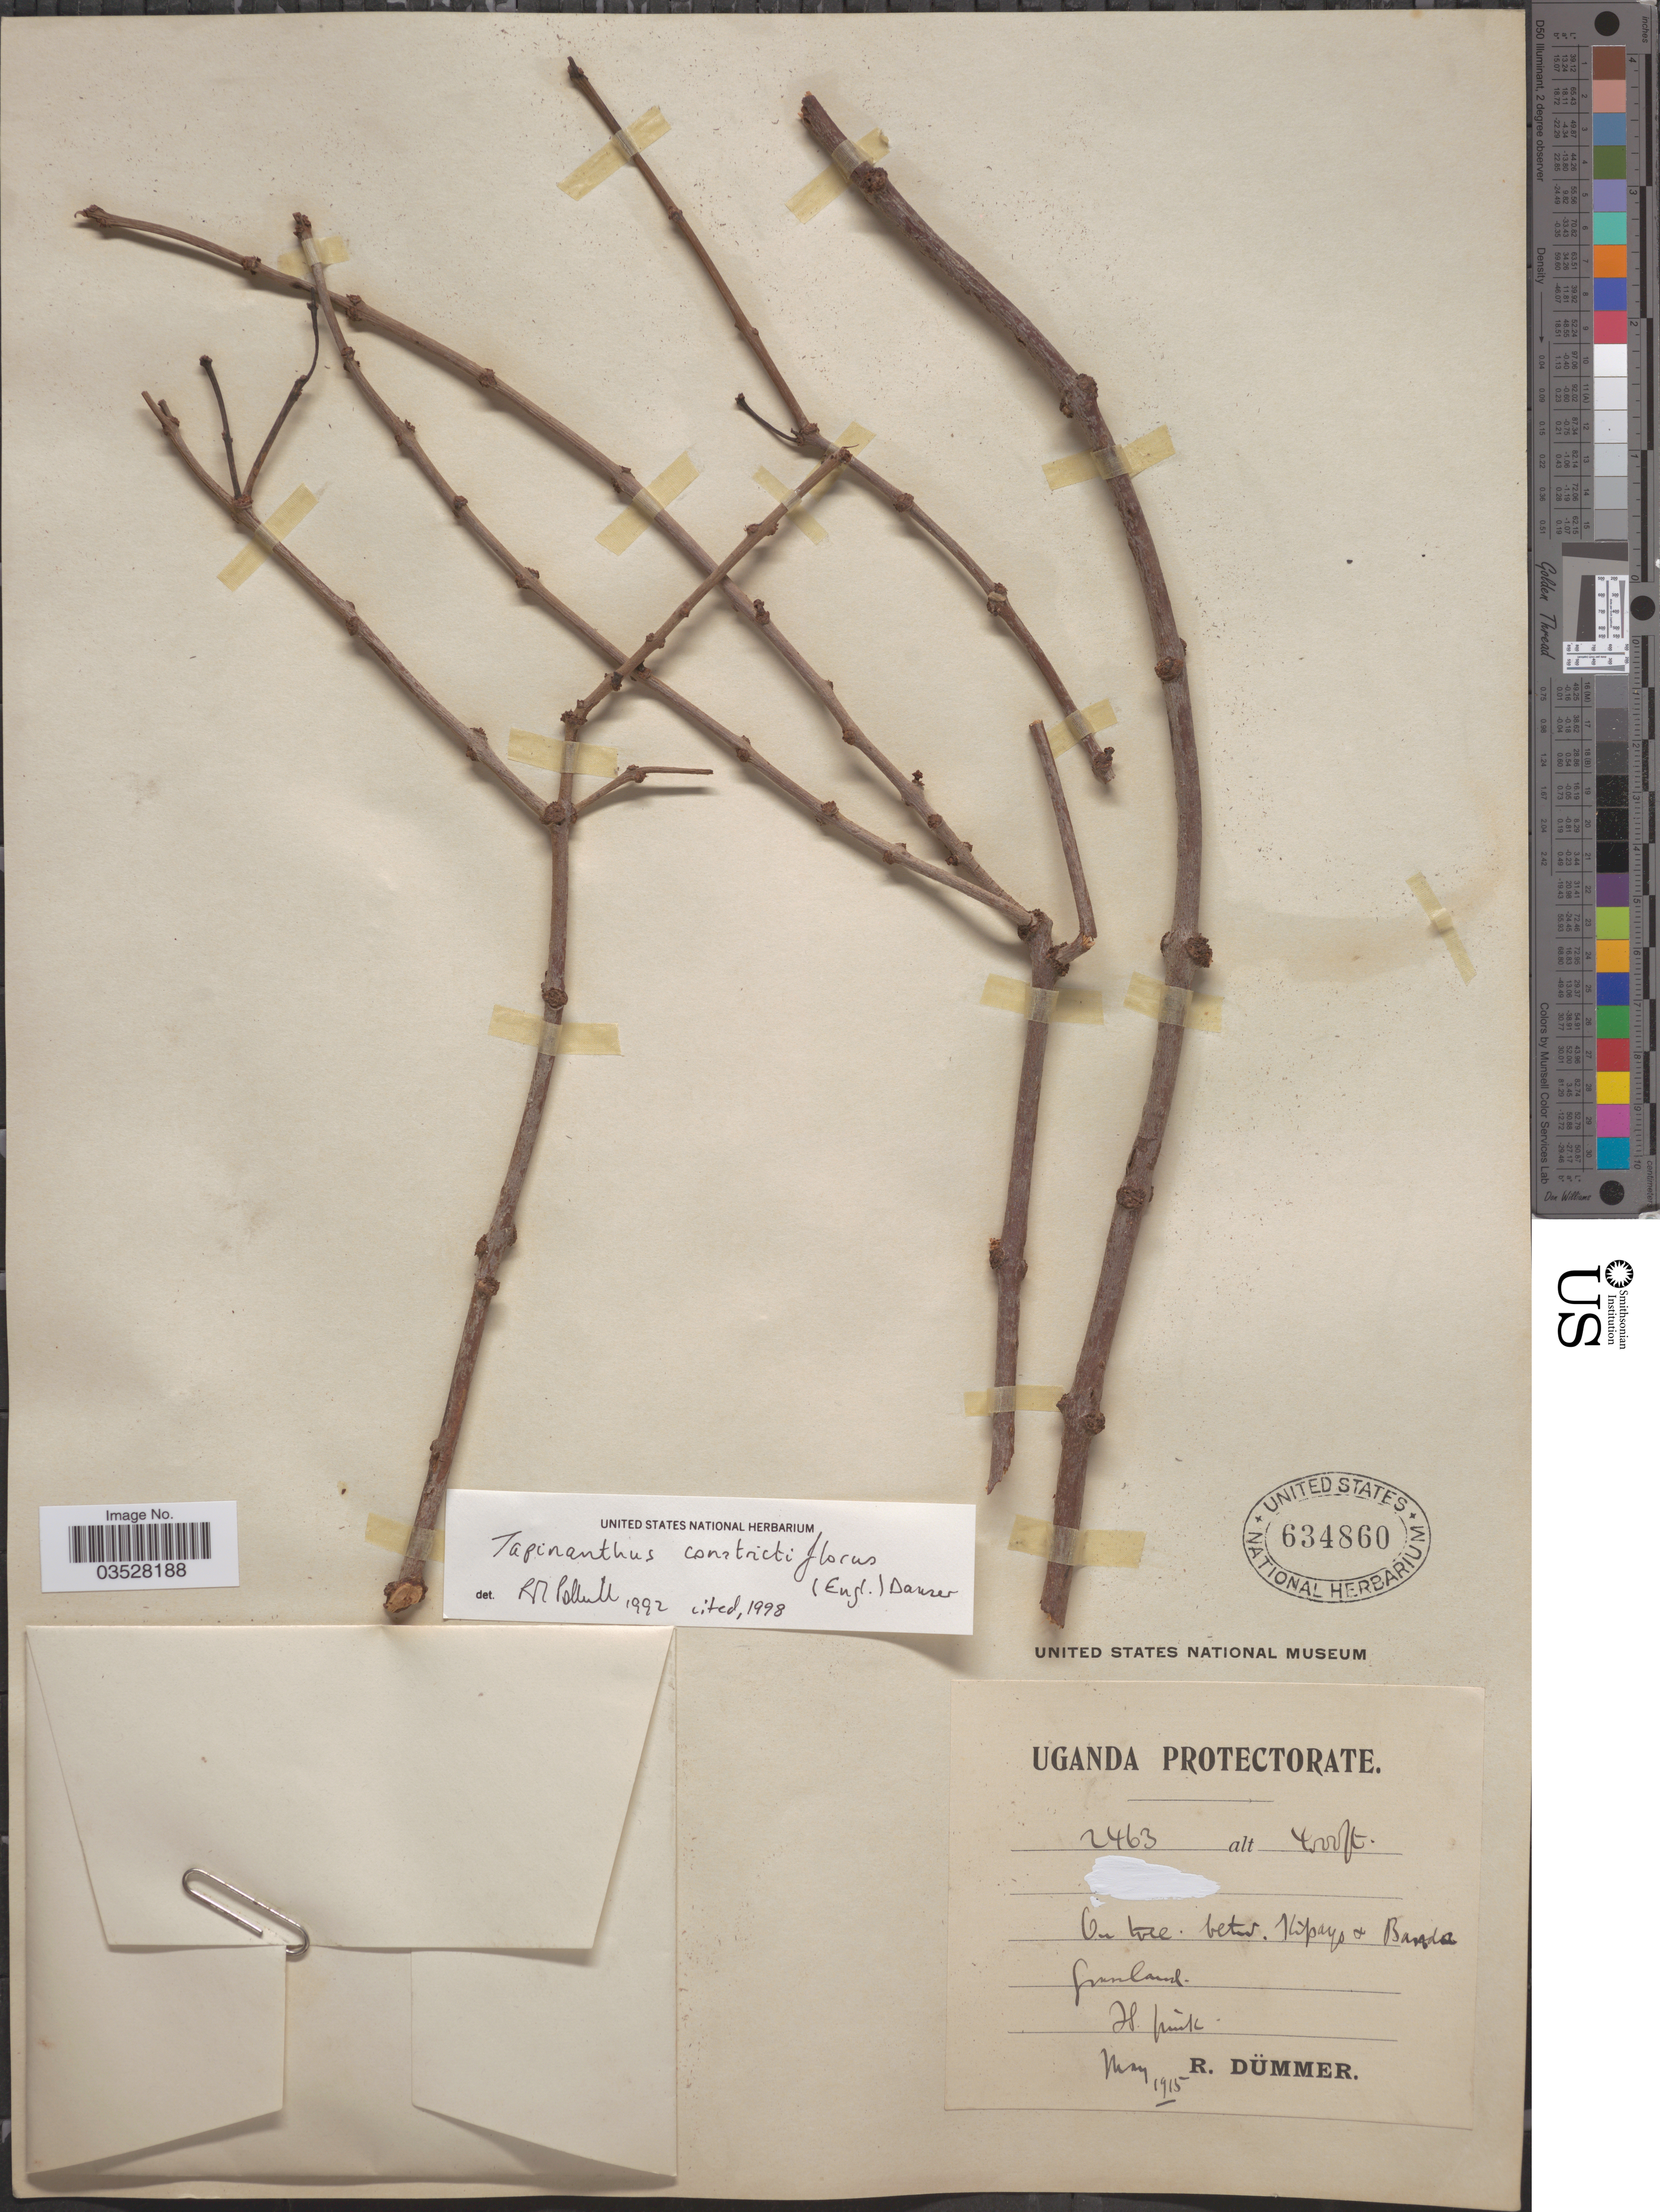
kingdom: Plantae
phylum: Tracheophyta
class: Magnoliopsida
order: Santalales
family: Loranthaceae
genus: Tapinanthus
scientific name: Tapinanthus constrictiflorus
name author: (Engl.) Danser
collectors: R. A. Dümmer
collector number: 2463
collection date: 1915-05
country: Uganda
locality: Uganda Protectorate. On tree. betw. Kipayo & Banda.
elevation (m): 1219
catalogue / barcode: US 634860